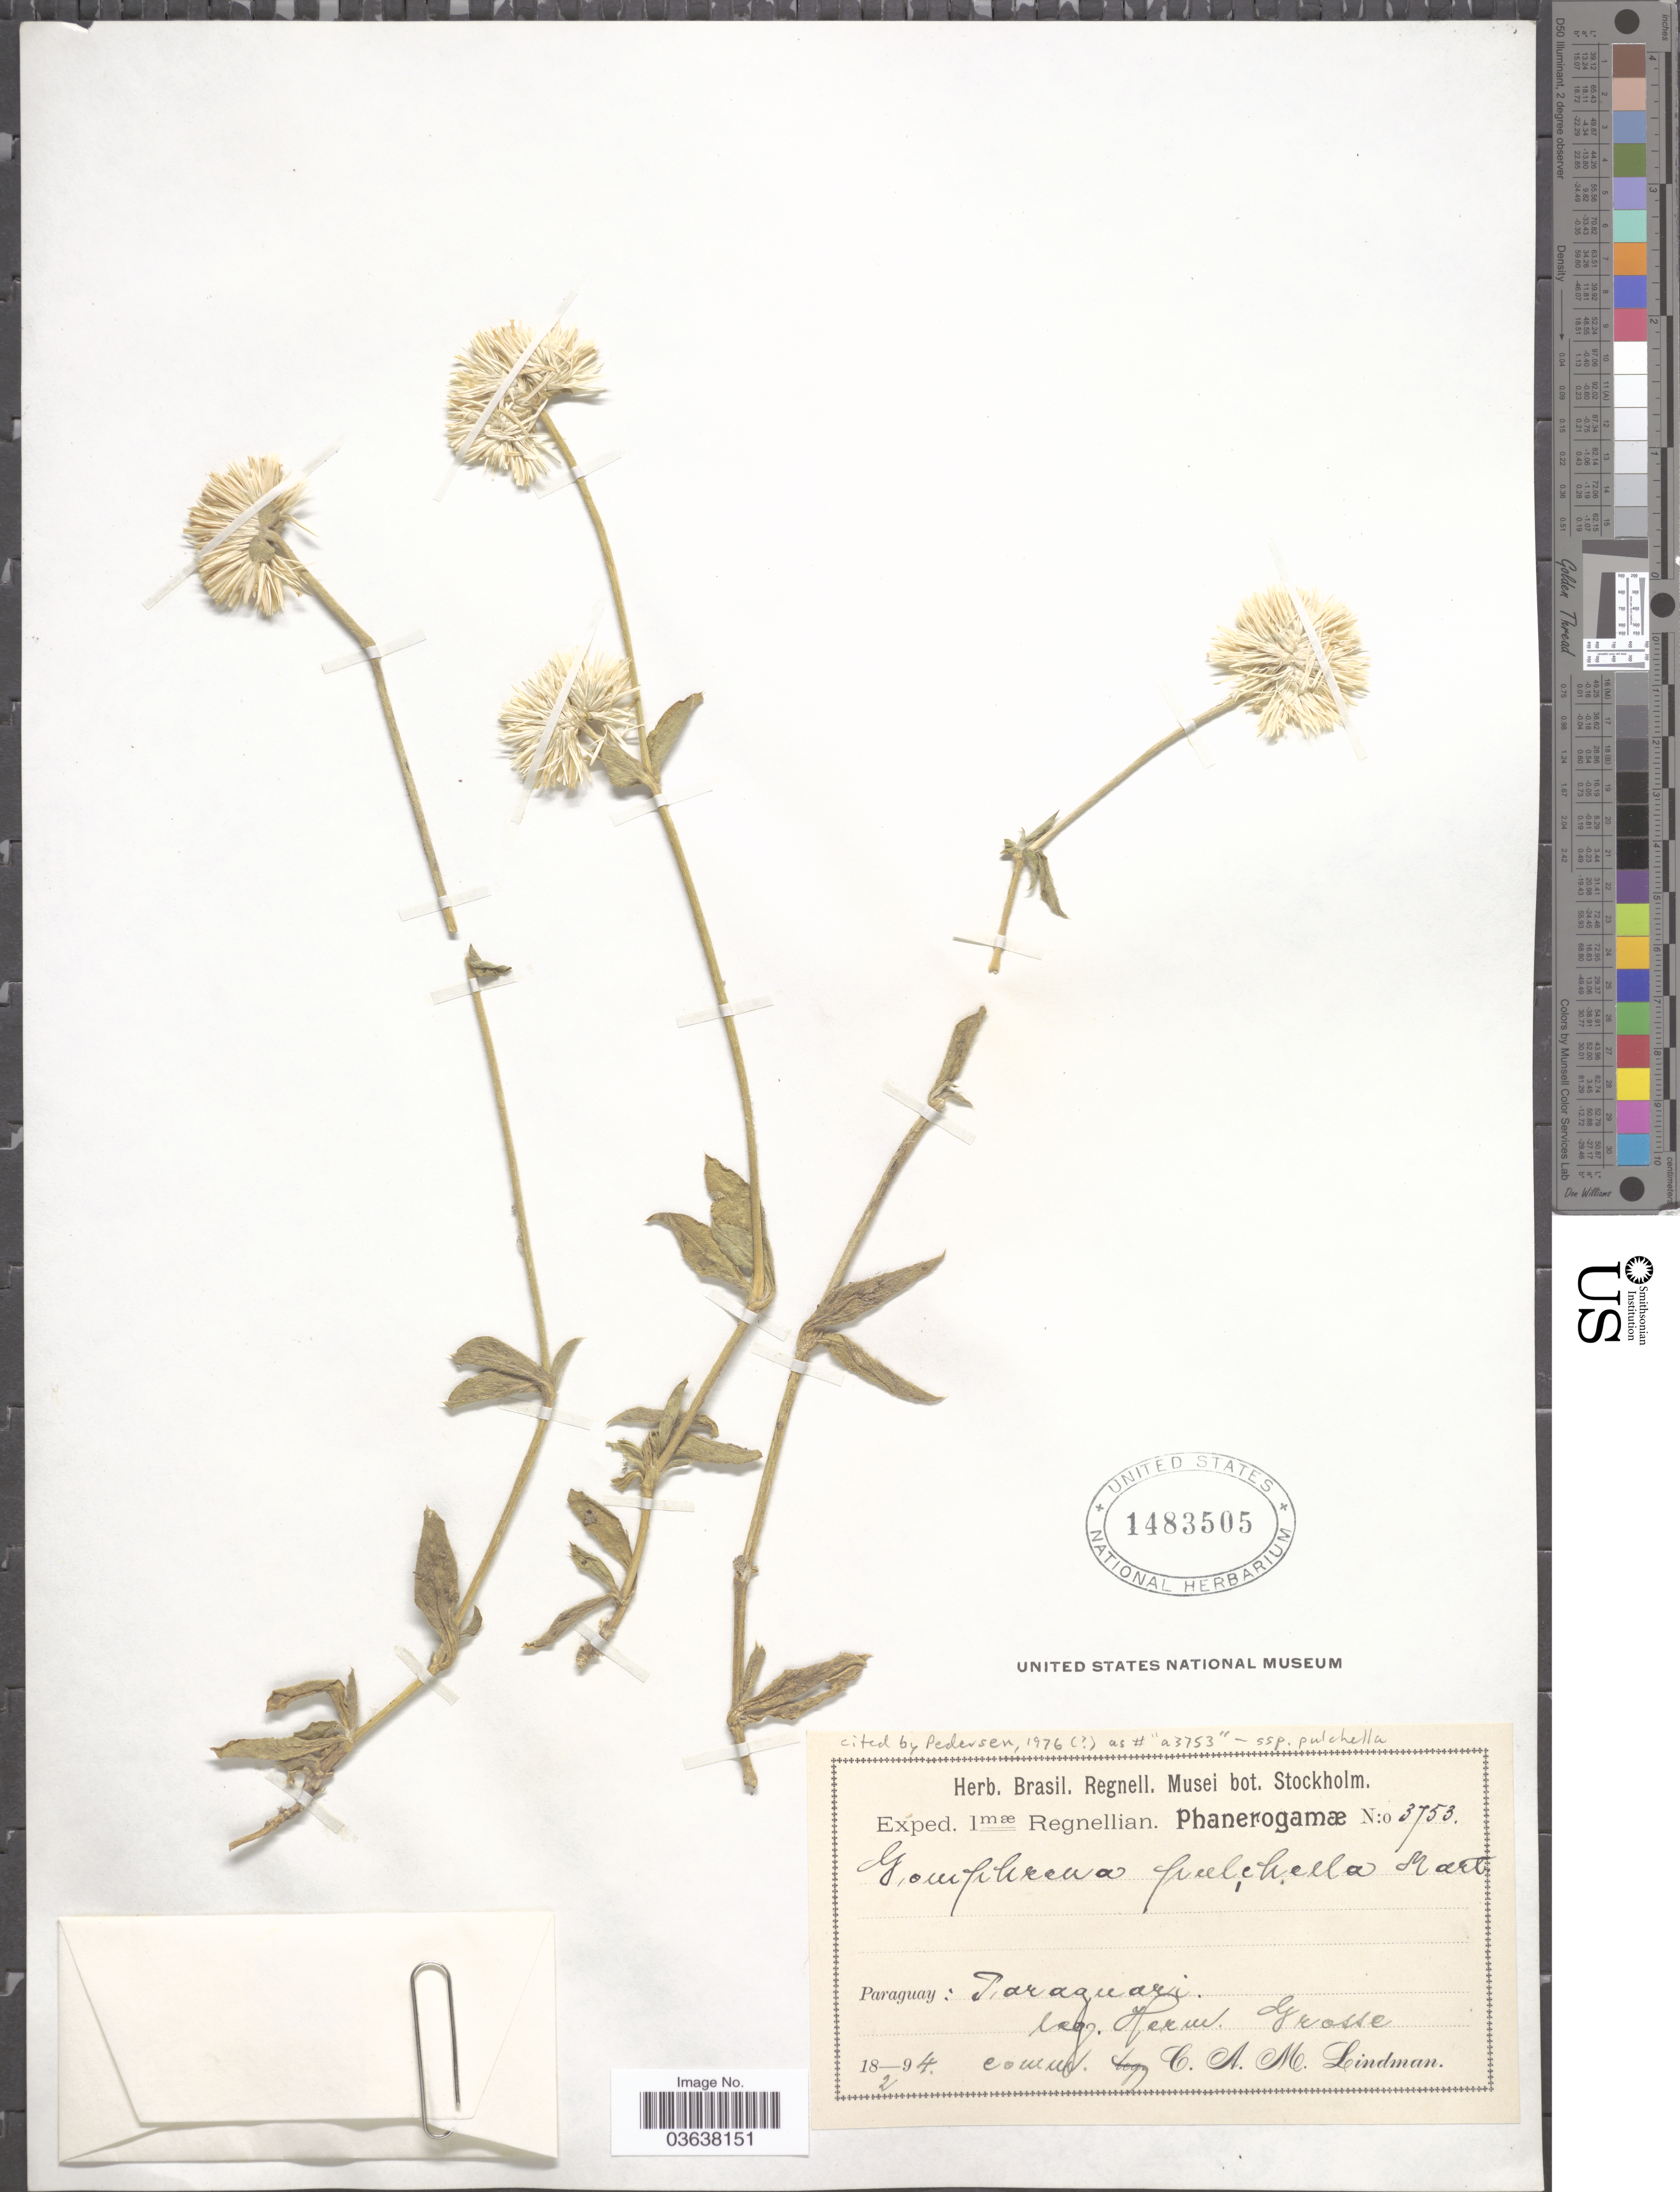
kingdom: Plantae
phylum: Tracheophyta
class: Magnoliopsida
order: Caryophyllales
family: Amaranthaceae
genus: Gomphrena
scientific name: Gomphrena pulchella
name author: Mart.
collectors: H. Grosse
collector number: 3753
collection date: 1894-02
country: Paraguay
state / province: Paraguari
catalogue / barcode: US 1483505